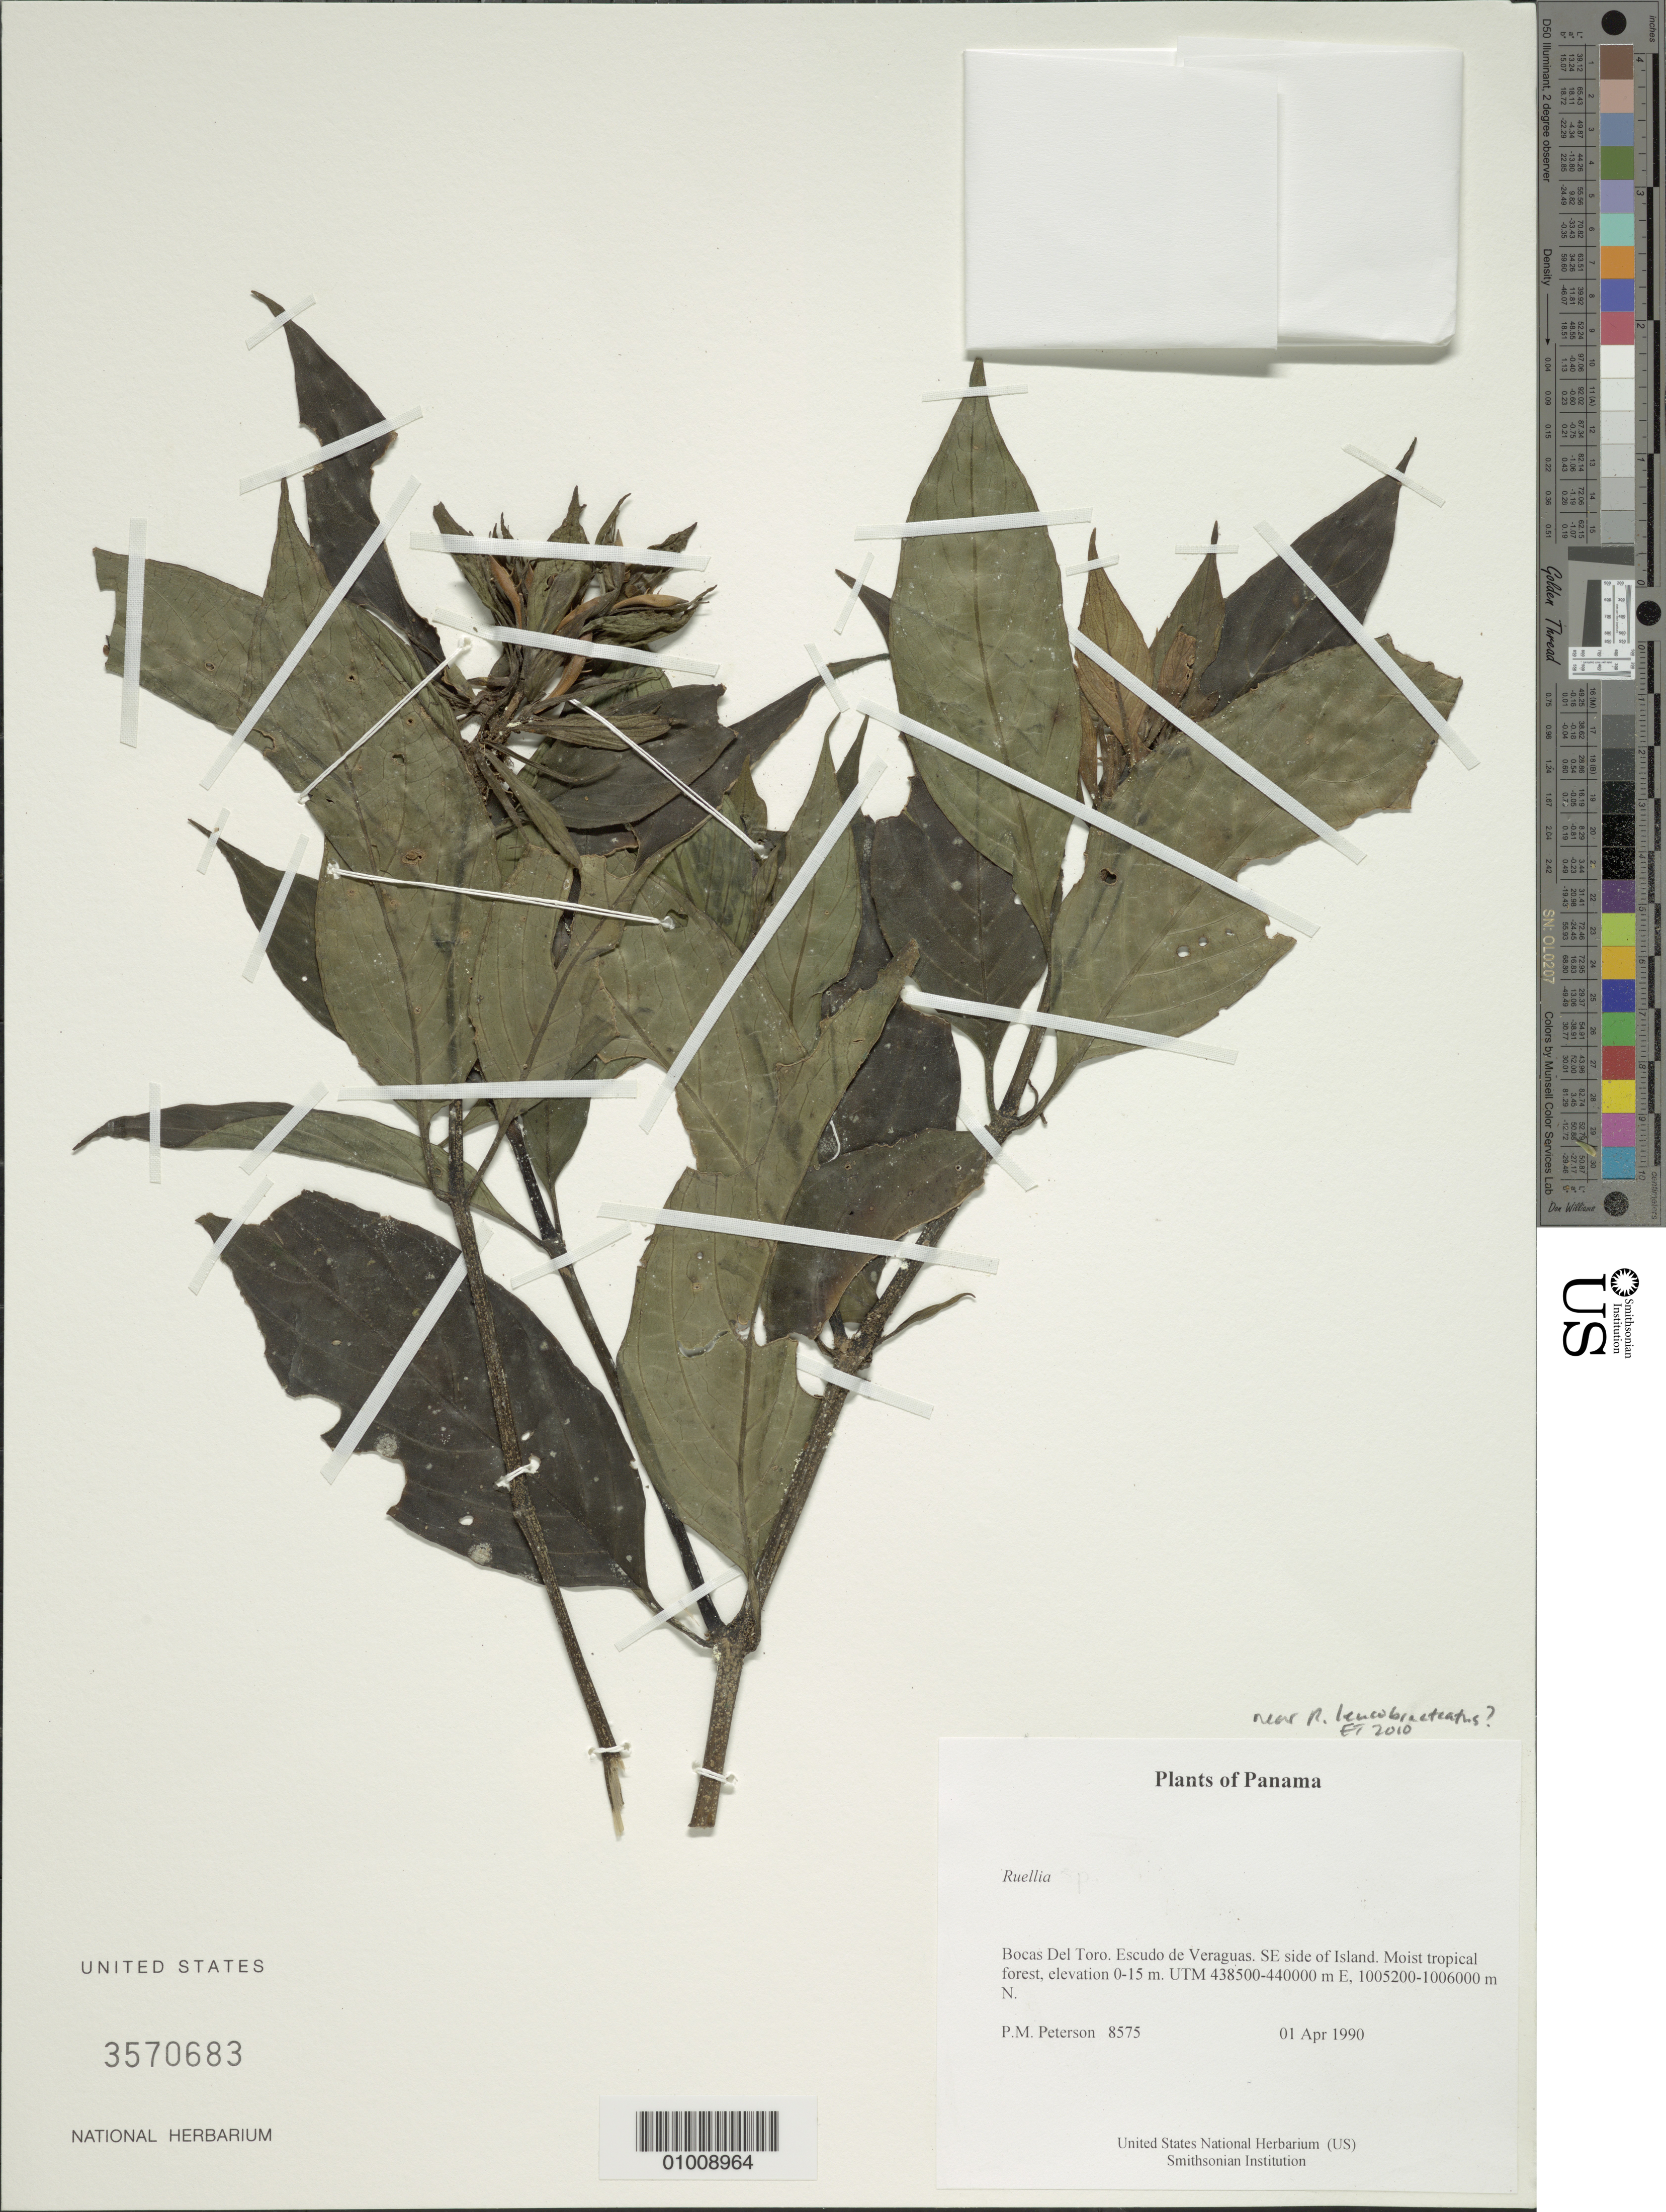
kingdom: Plantae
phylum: Tracheophyta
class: Magnoliopsida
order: Lamiales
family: Acanthaceae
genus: Ruellia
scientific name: Ruellia sp.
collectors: P. M. Peterson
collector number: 08575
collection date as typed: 01 Apr 1990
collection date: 1990-04-01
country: Panama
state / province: Bocas del Toro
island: Escudo de Veraguas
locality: SE side of Island.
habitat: Moist tropical forest, elevation 0-15 m. UTM 438500-440000 m E, 1005200-1006000 m N.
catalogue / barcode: US 3570683